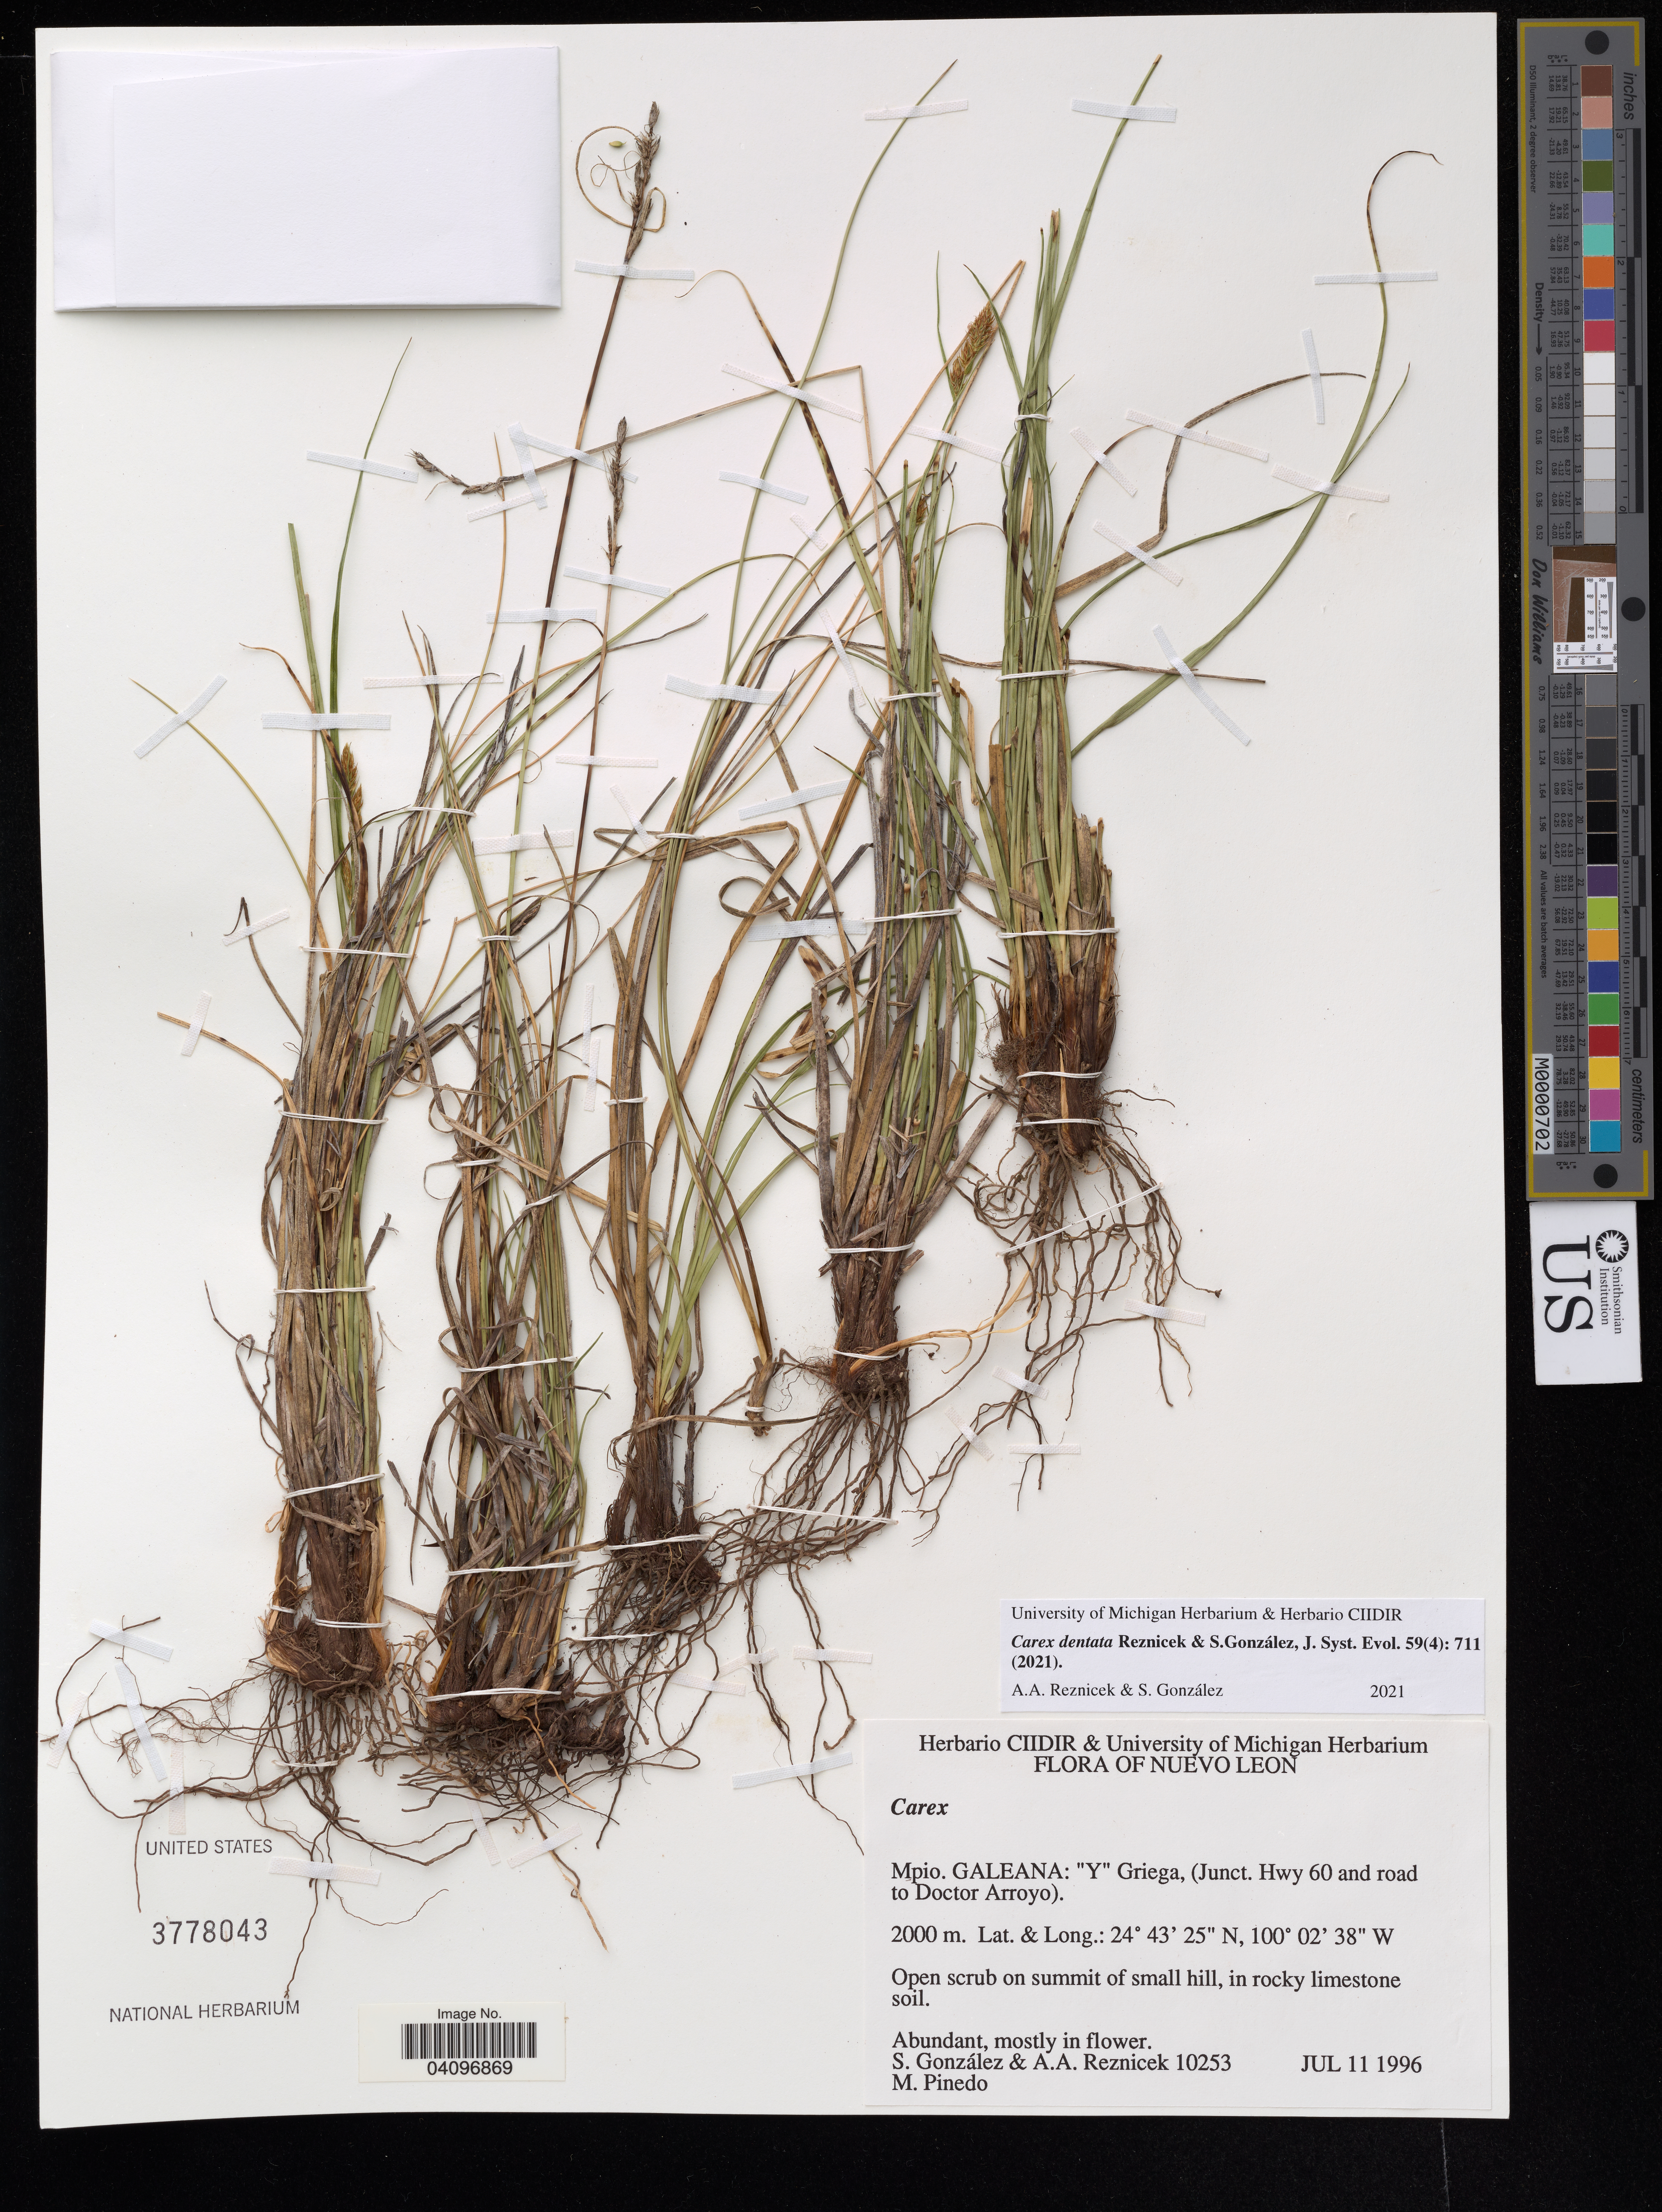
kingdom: Plantae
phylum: Tracheophyta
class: Liliopsida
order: Poales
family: Cyperaceae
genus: Carex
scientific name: Carex dentata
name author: Reznicek & S.González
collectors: S. González, A. A. Reznicek & M. Pinedo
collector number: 10253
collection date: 1996-07-11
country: Mexico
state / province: Nuevo León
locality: Nuevo Leon. Mpio. Galeana: "Y" Griega, (Junct. Hwy 60 and road to Doctor Arroyo).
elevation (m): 2000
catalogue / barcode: US 3778043